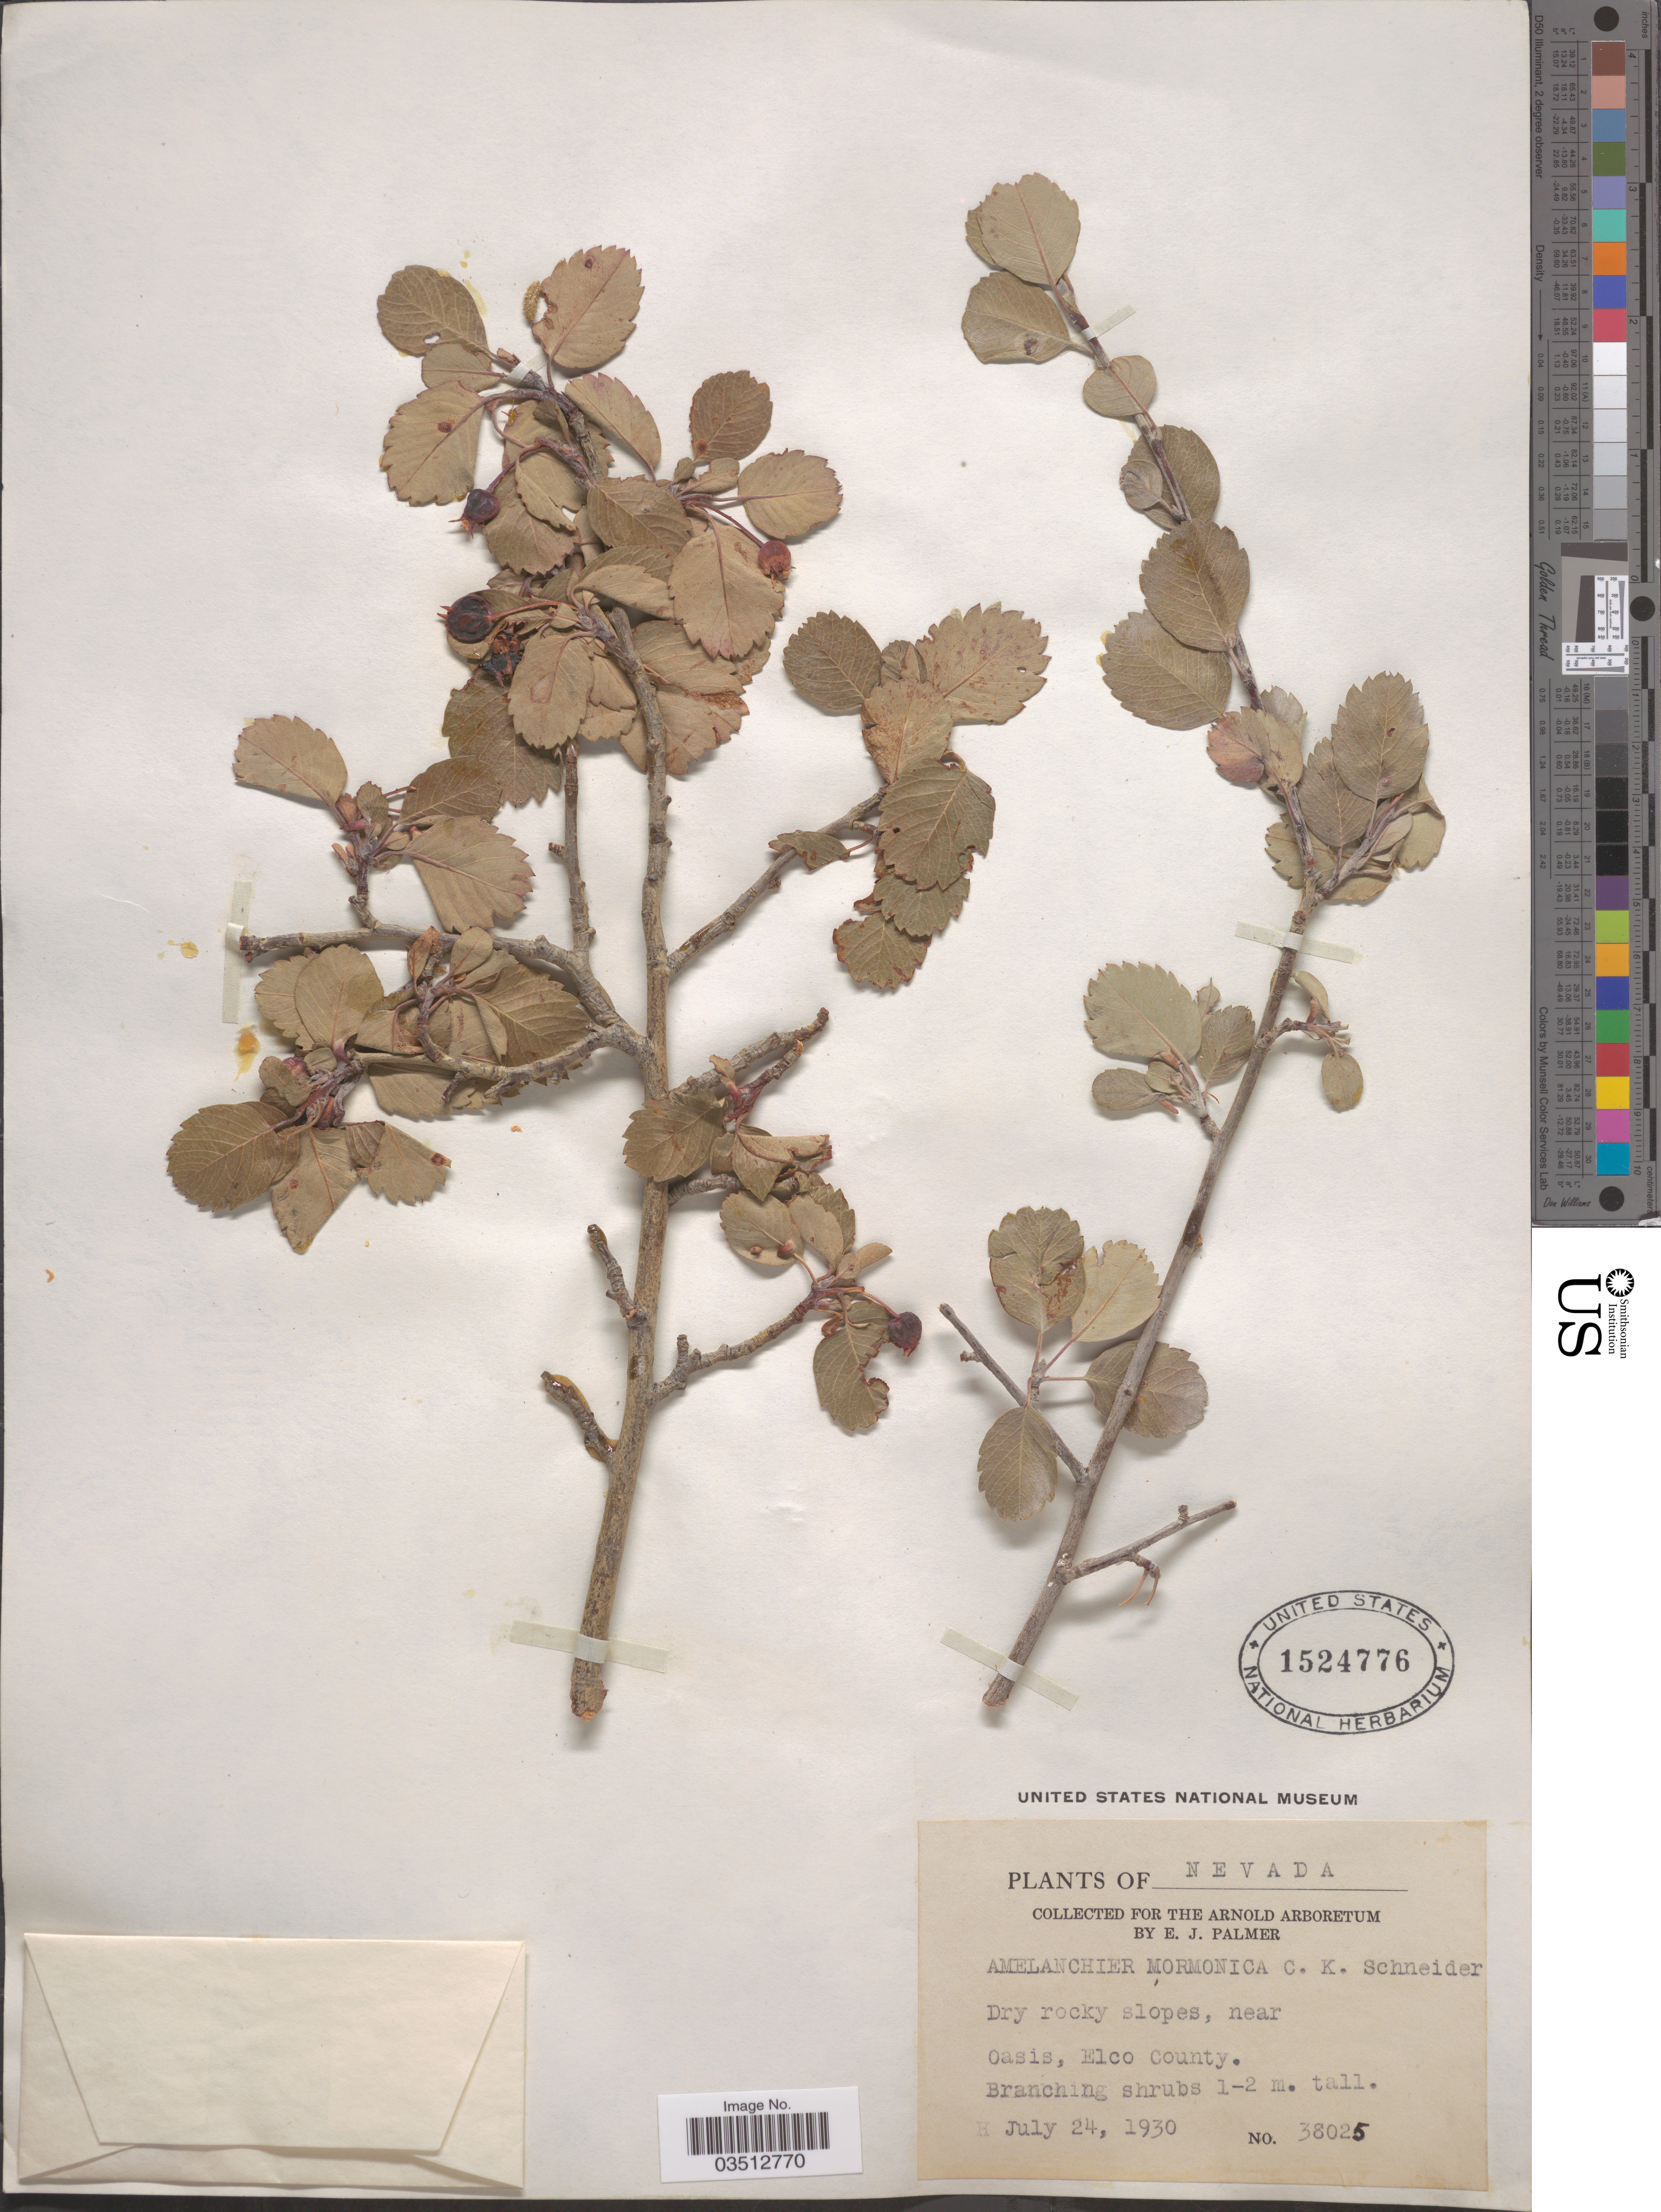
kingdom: Plantae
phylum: Tracheophyta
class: Magnoliopsida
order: Rosales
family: Rosaceae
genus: Amelanchier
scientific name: Amelanchier utahensis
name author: Koehne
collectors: E. J. Palmer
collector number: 38025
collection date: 1930-07-24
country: United States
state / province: Nevada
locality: Near Oasis, Elco County.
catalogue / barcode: US 1524776